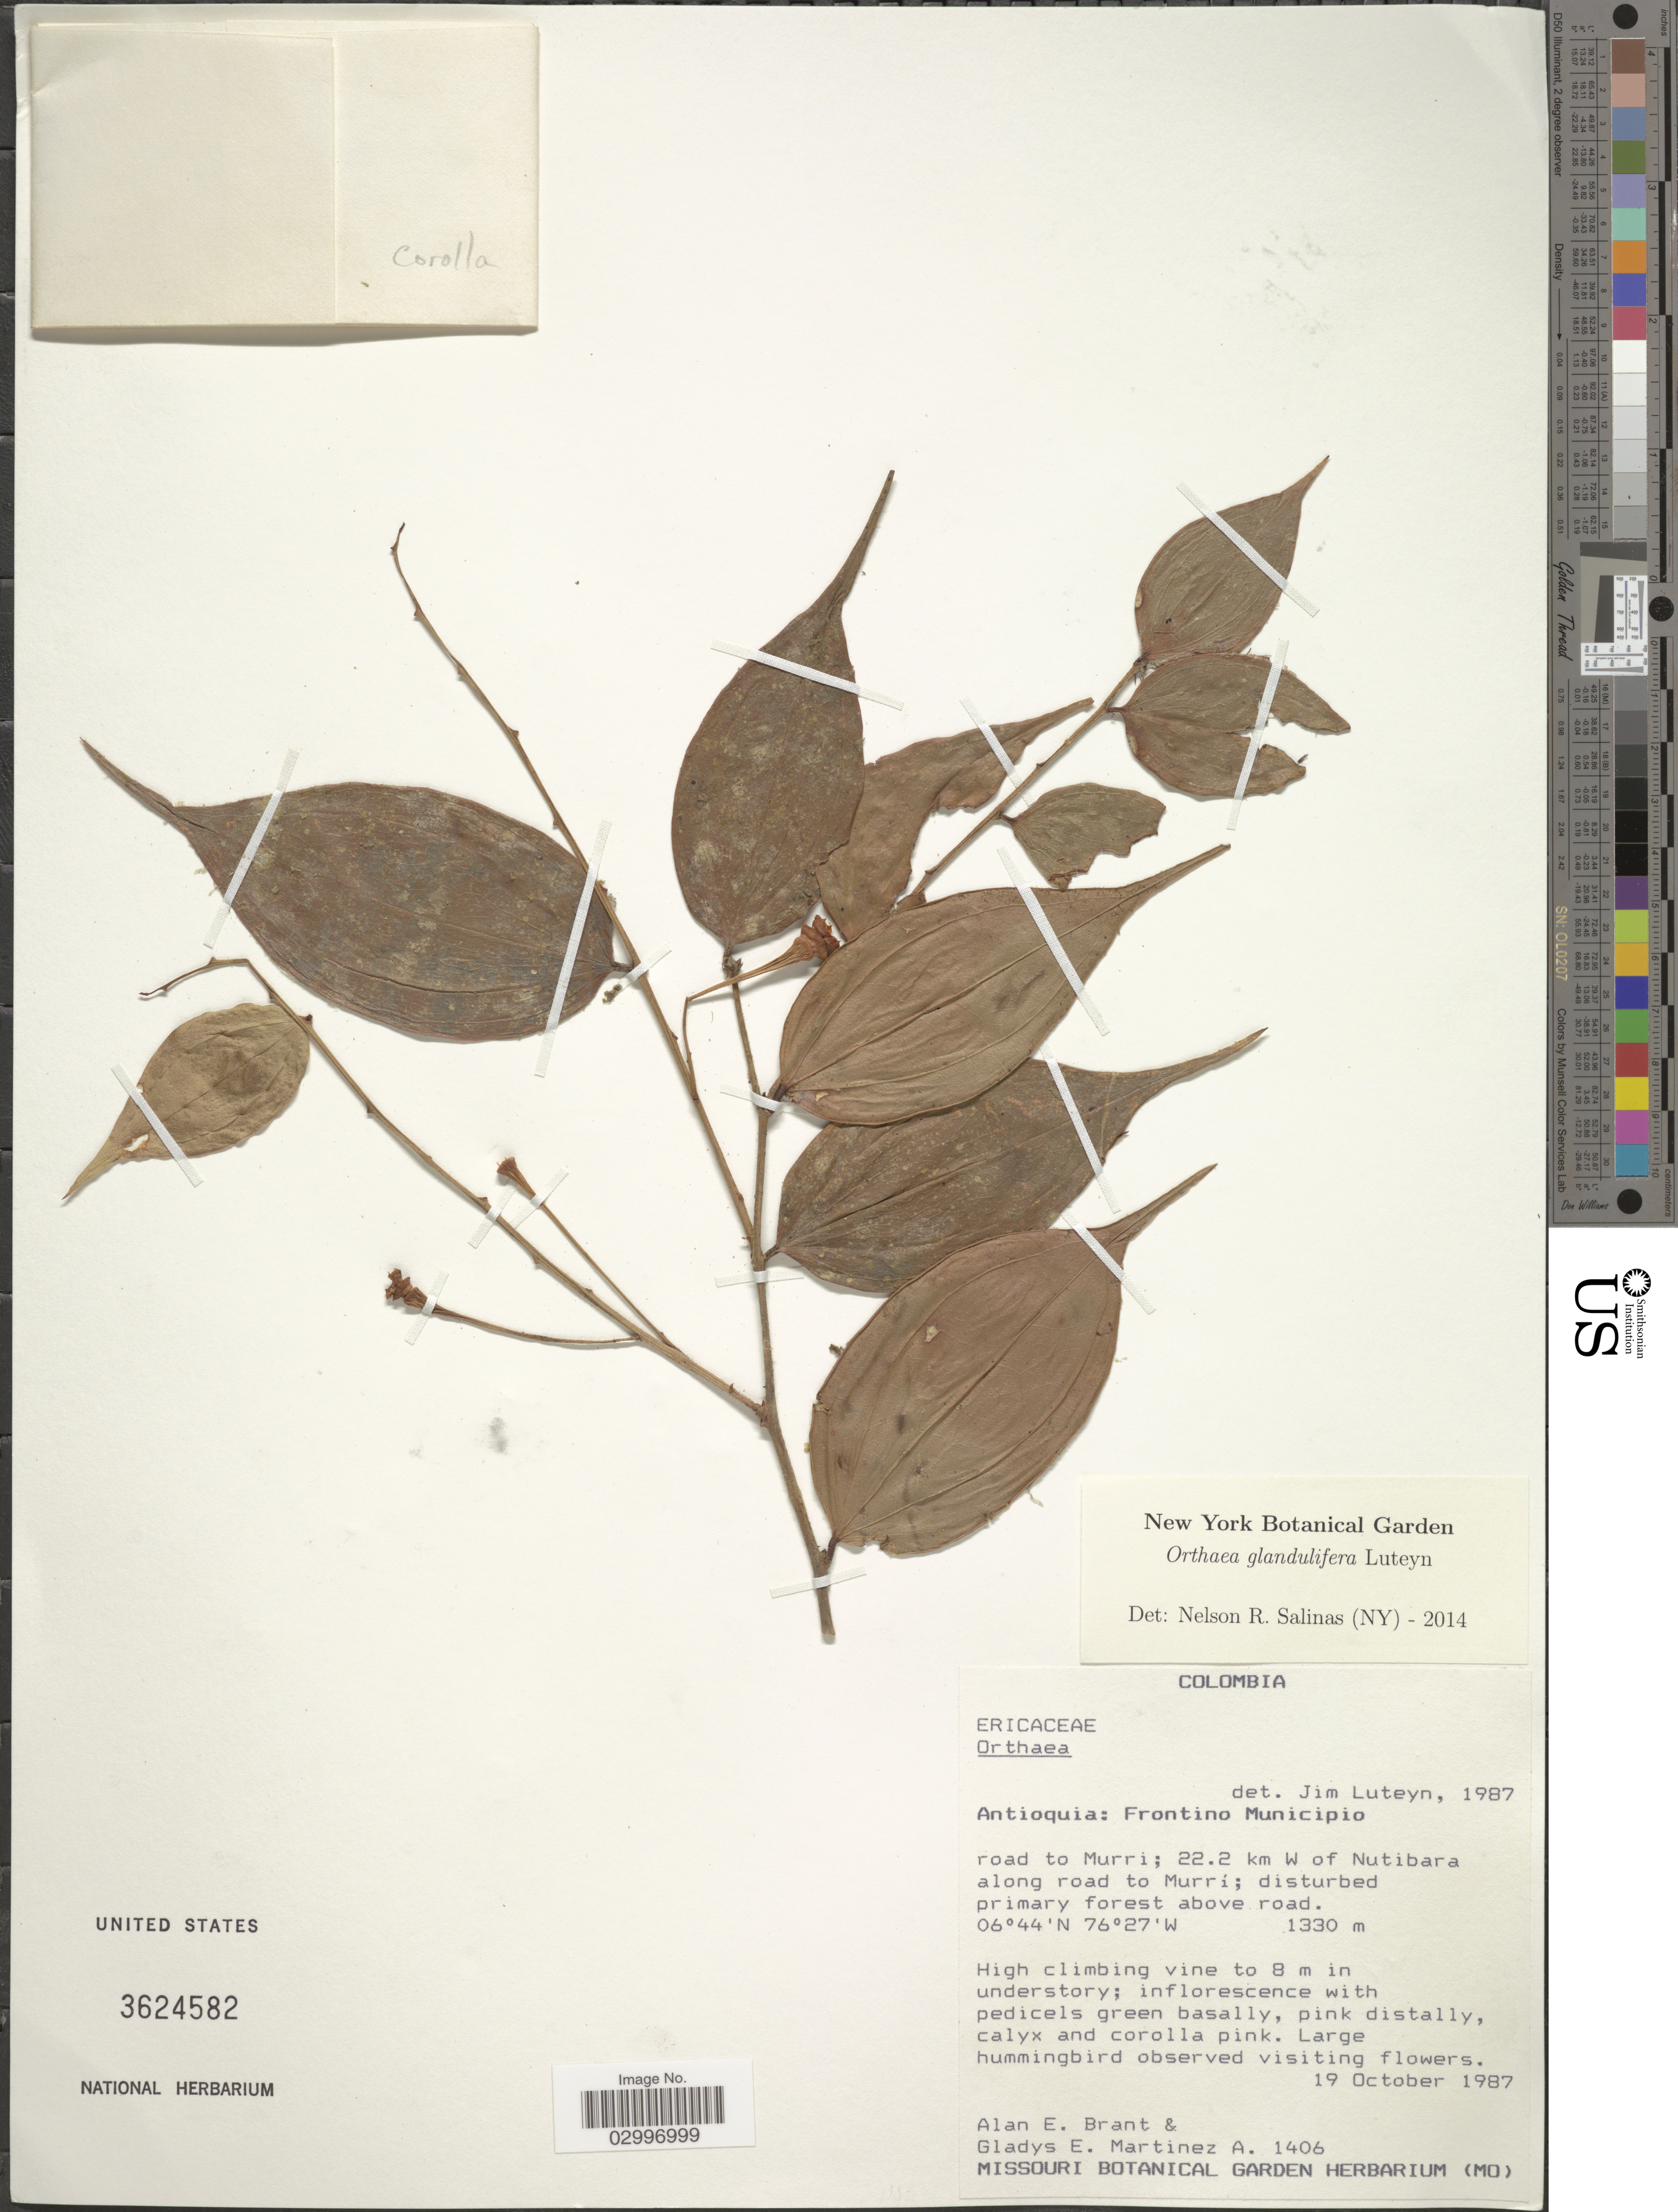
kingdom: Plantae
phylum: Tracheophyta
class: Magnoliopsida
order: Ericales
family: Ericaceae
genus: Orthaea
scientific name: Orthaea glandulifera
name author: Luteyn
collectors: A. Brant & G. Martfnez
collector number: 1406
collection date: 1987-10-19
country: Colombia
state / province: Antioquia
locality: Frontino Municipio, road to Murri; 22.2 km W of Nutibara along road to Murrí.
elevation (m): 1330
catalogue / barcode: US 3624582